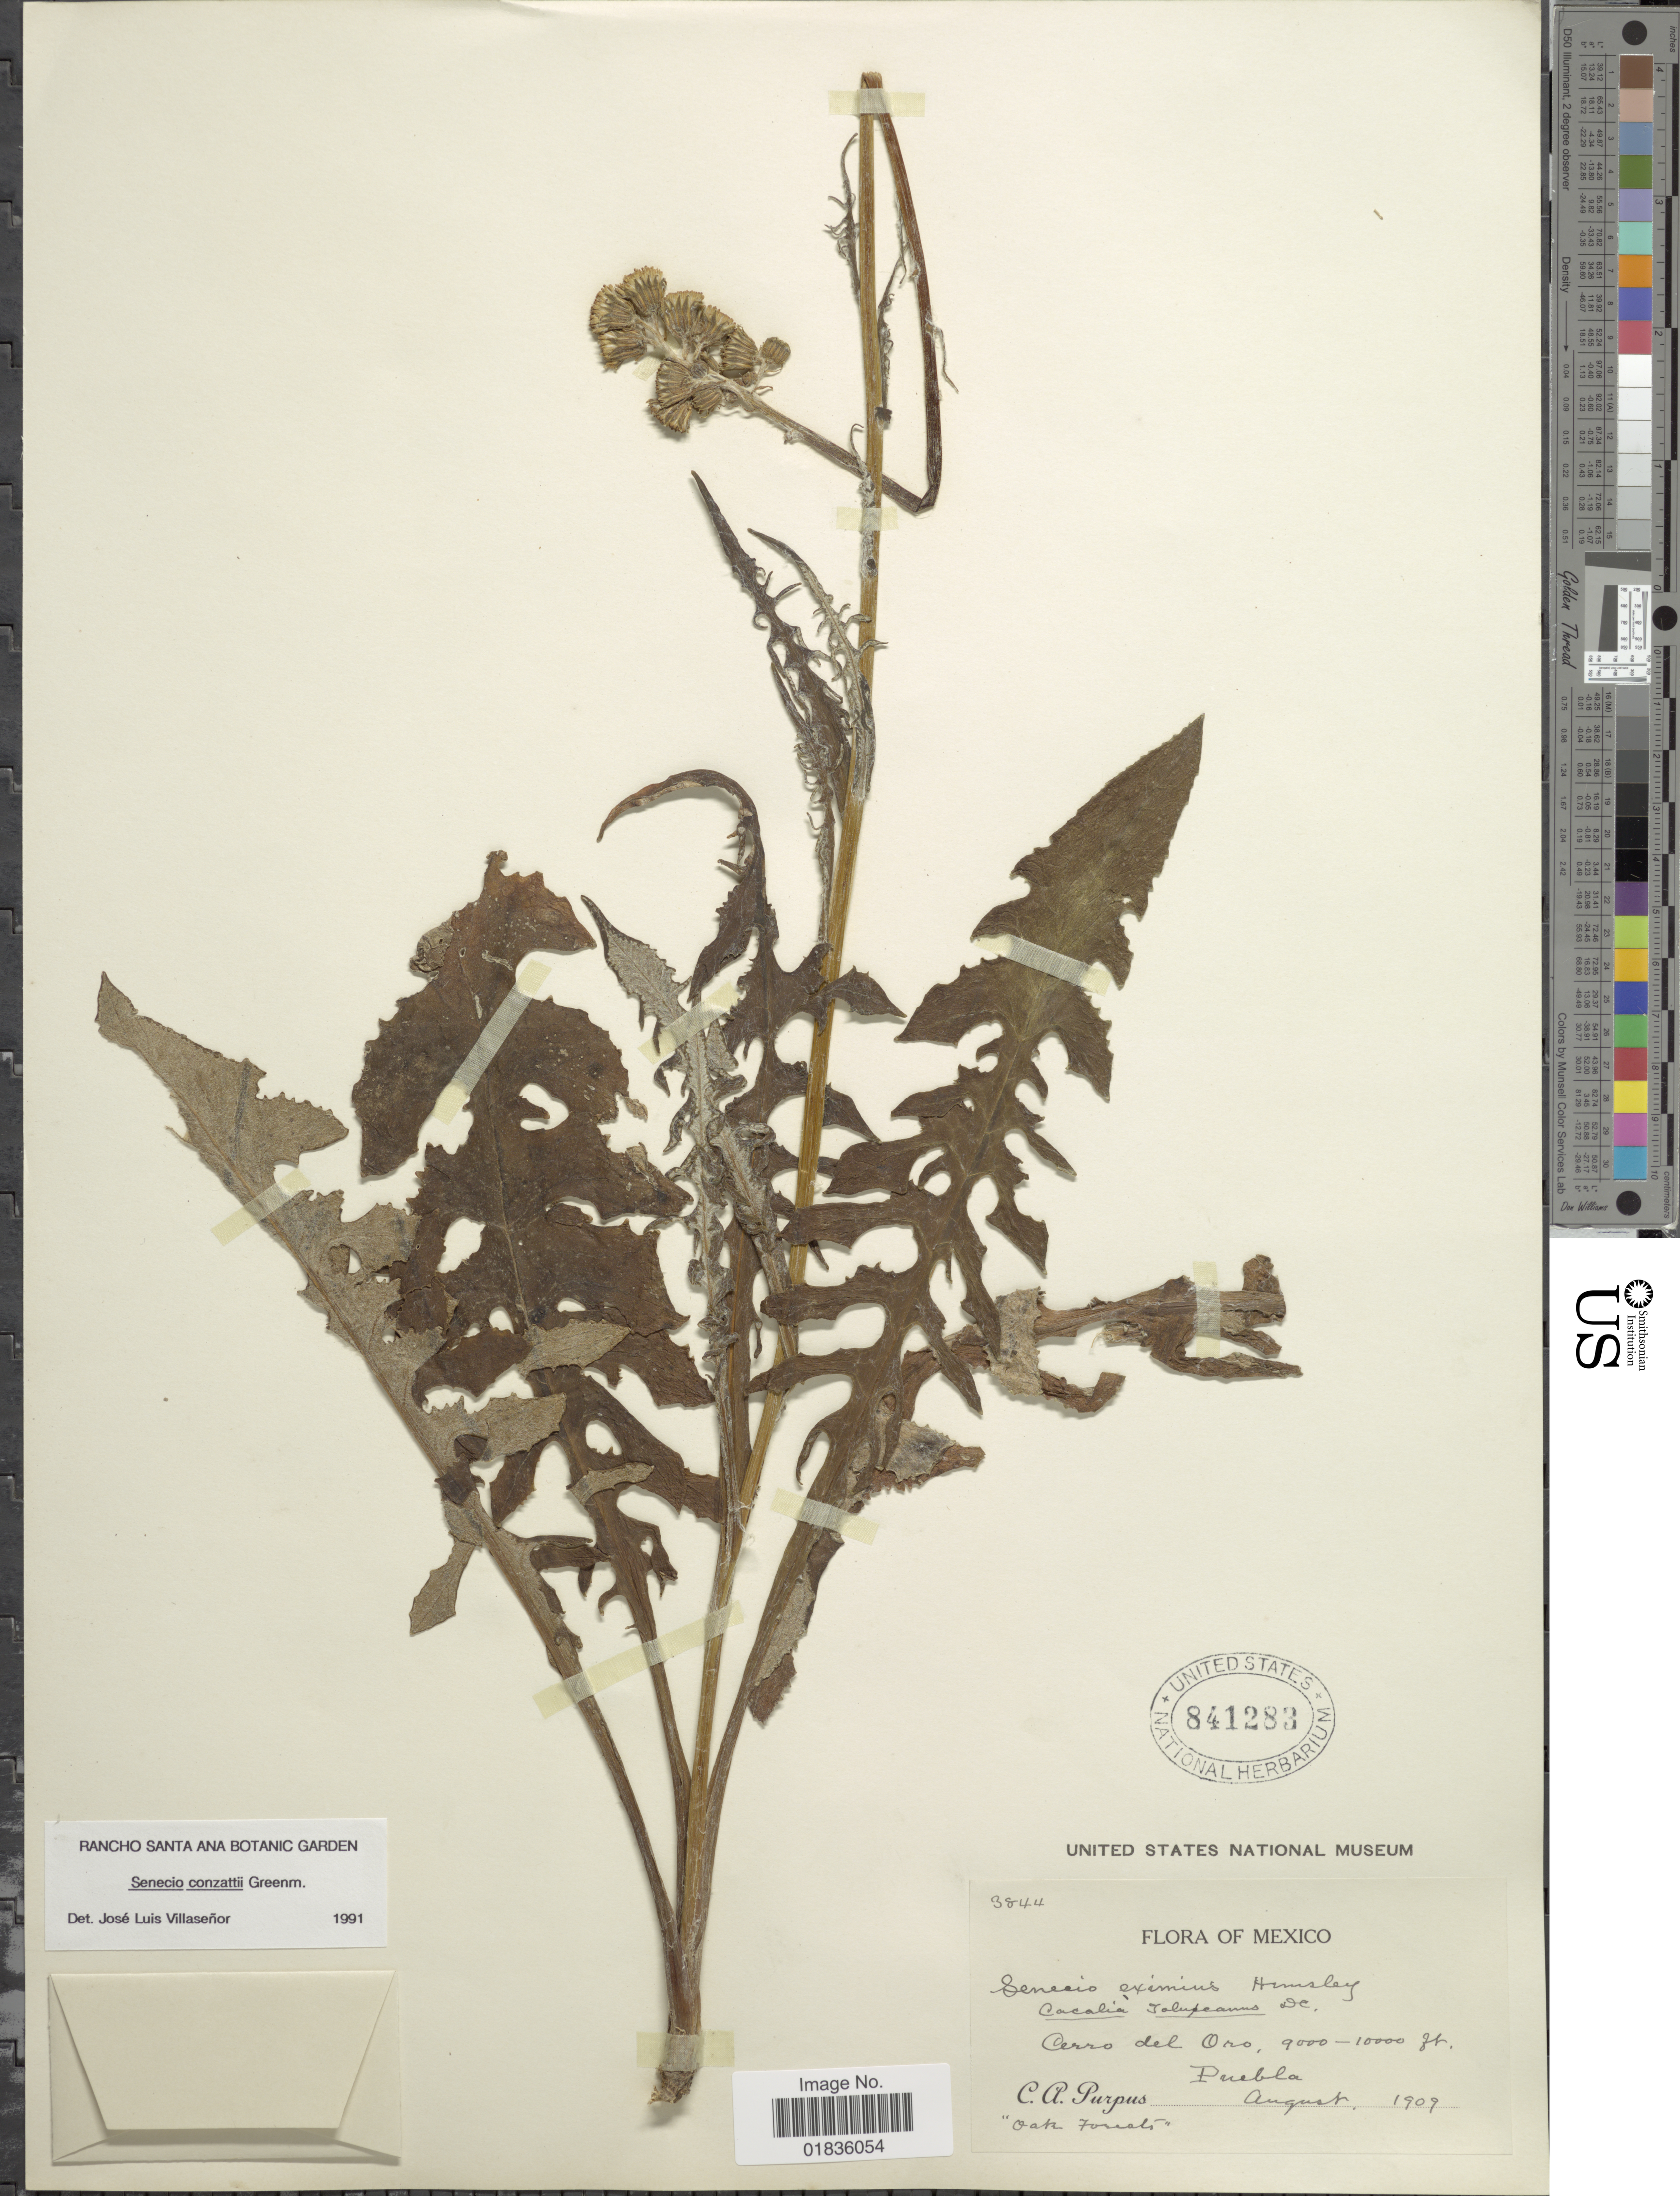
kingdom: Plantae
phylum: Tracheophyta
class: Magnoliopsida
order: Asterales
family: Asteraceae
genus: Senecio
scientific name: Senecio conzattii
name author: Greenm.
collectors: C. A. Purpus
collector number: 3844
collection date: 1909-08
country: Mexico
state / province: Puebla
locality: Cerro del Oro, "oak Forest".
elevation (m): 2743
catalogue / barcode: US 841283